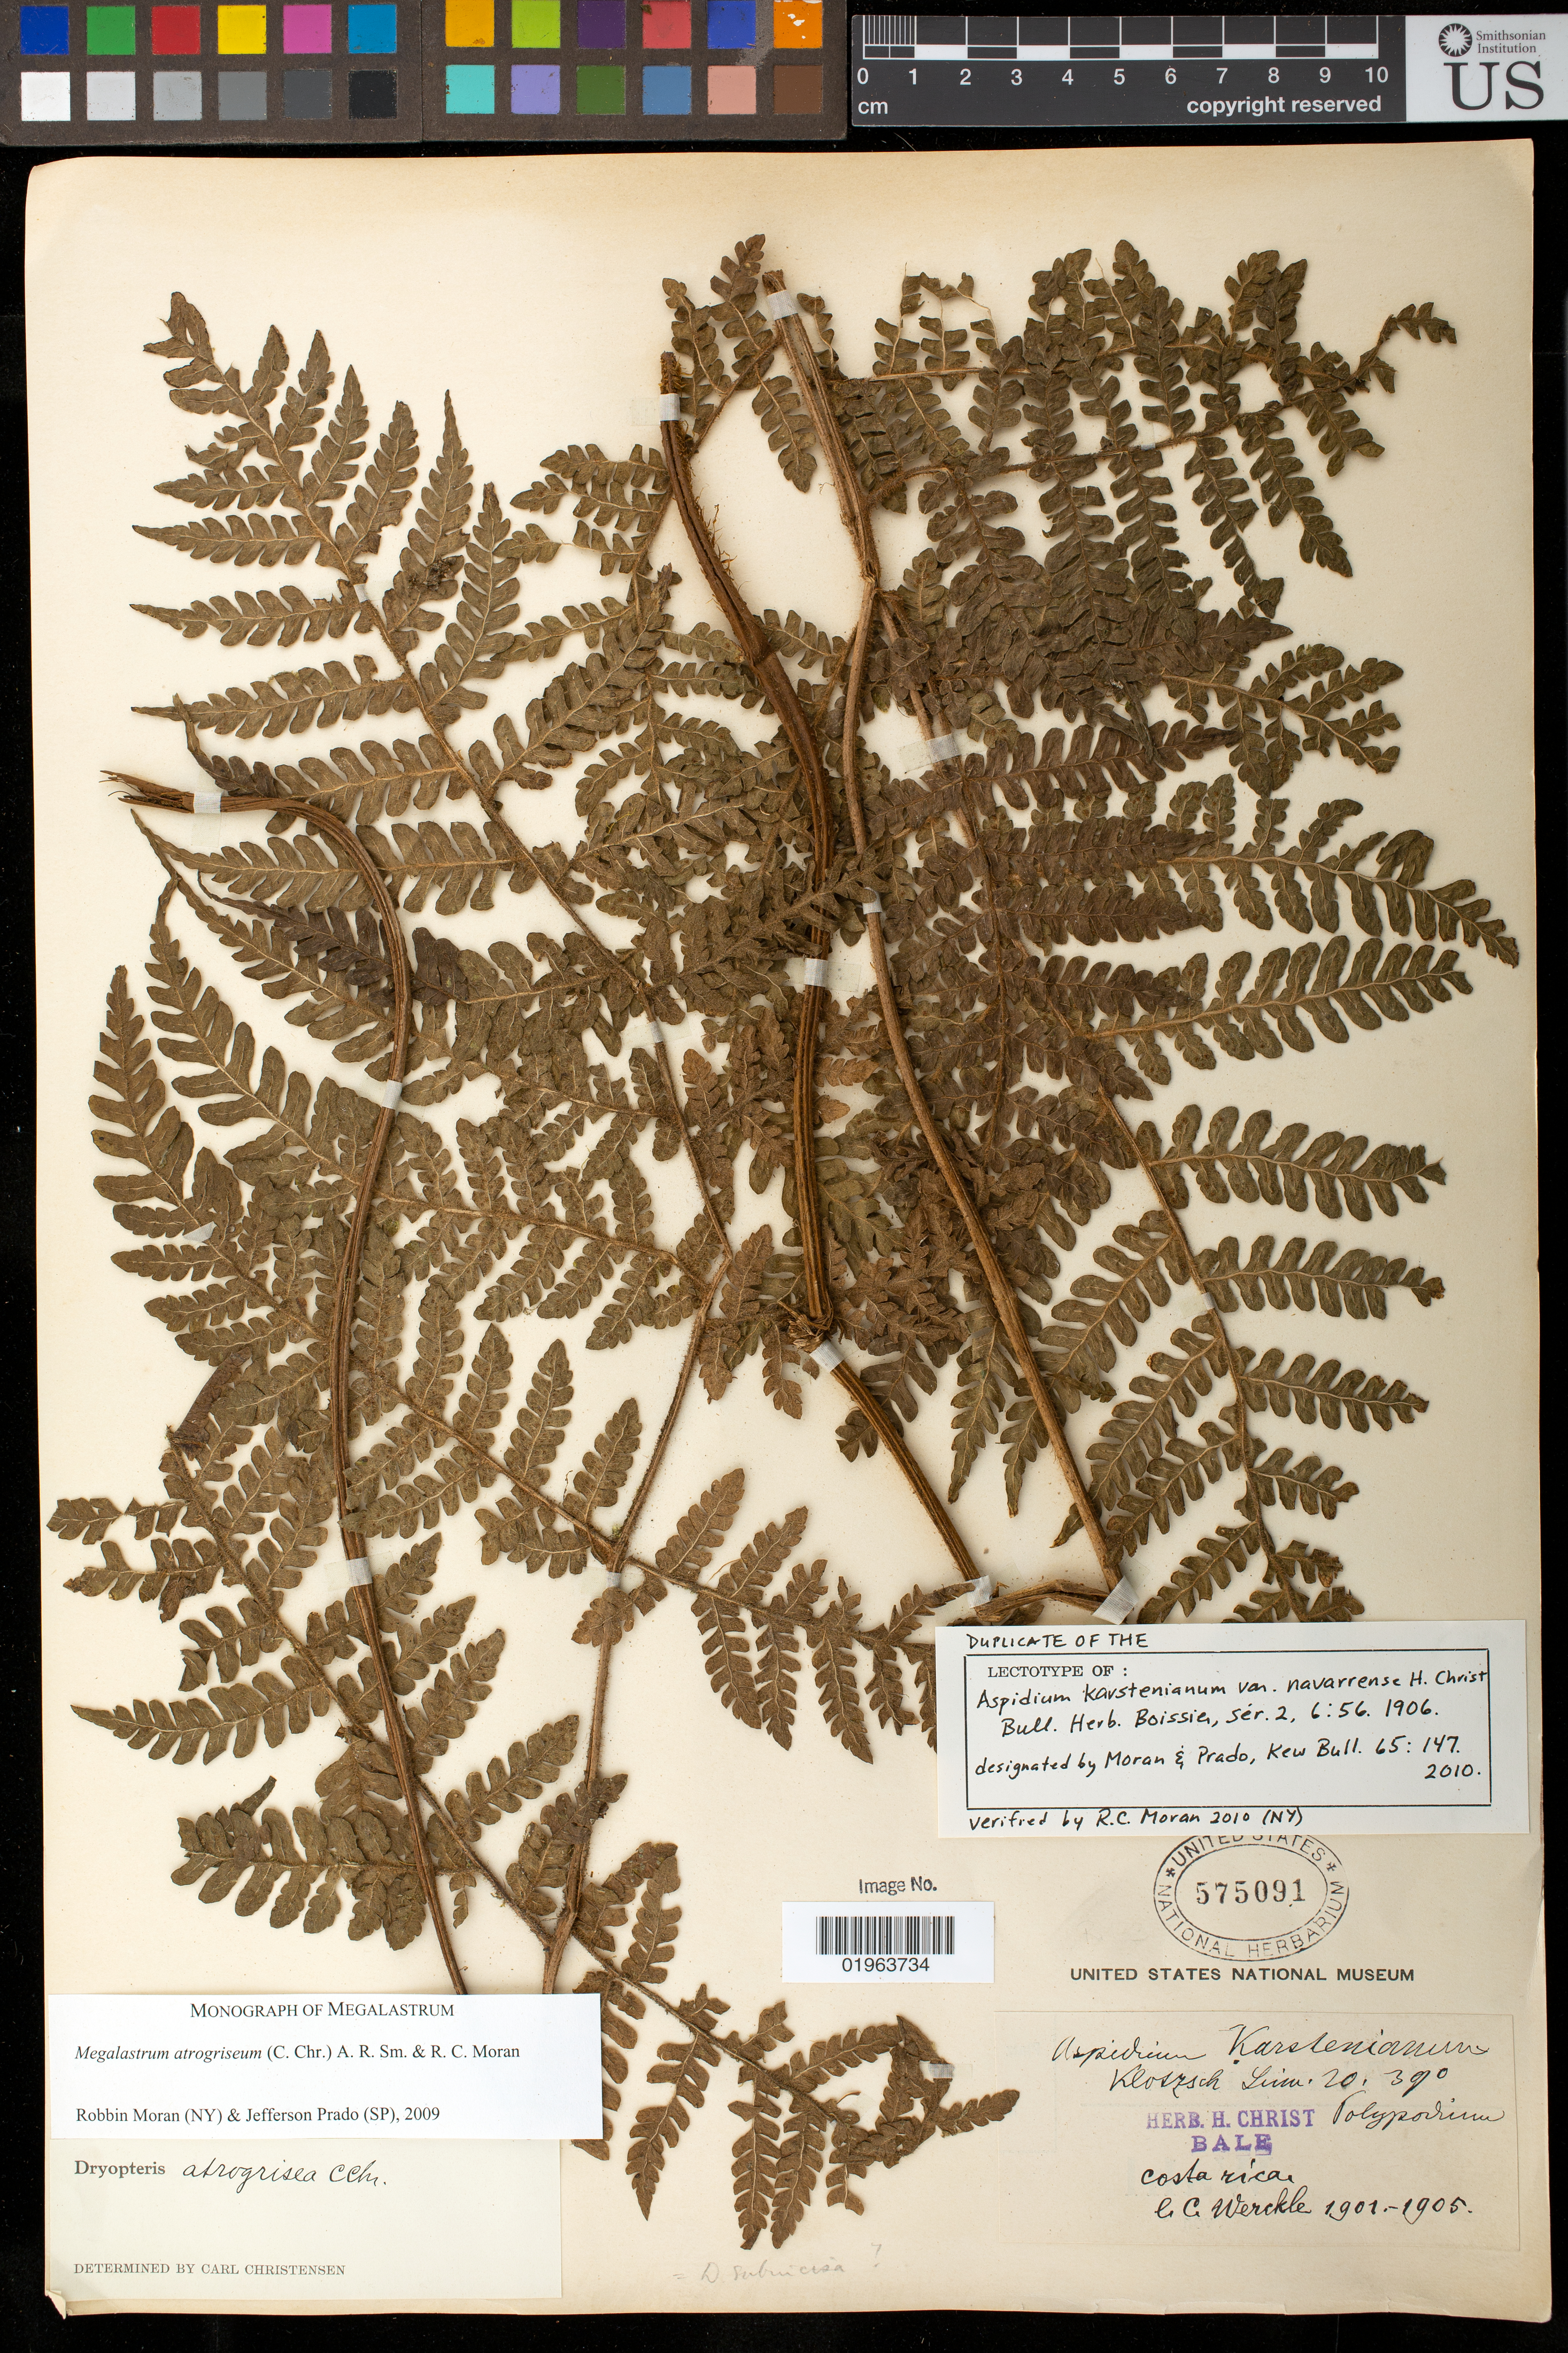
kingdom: Plantae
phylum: Tracheophyta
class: Polypodiopsida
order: Polypodiales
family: Tectariaceae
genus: Aspidium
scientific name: Aspidium karstenianum var. navarrense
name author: Christ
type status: Isolectotype; Type Collection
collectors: C. Wercklé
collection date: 1901/1905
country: Costa Rica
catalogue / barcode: US 575091